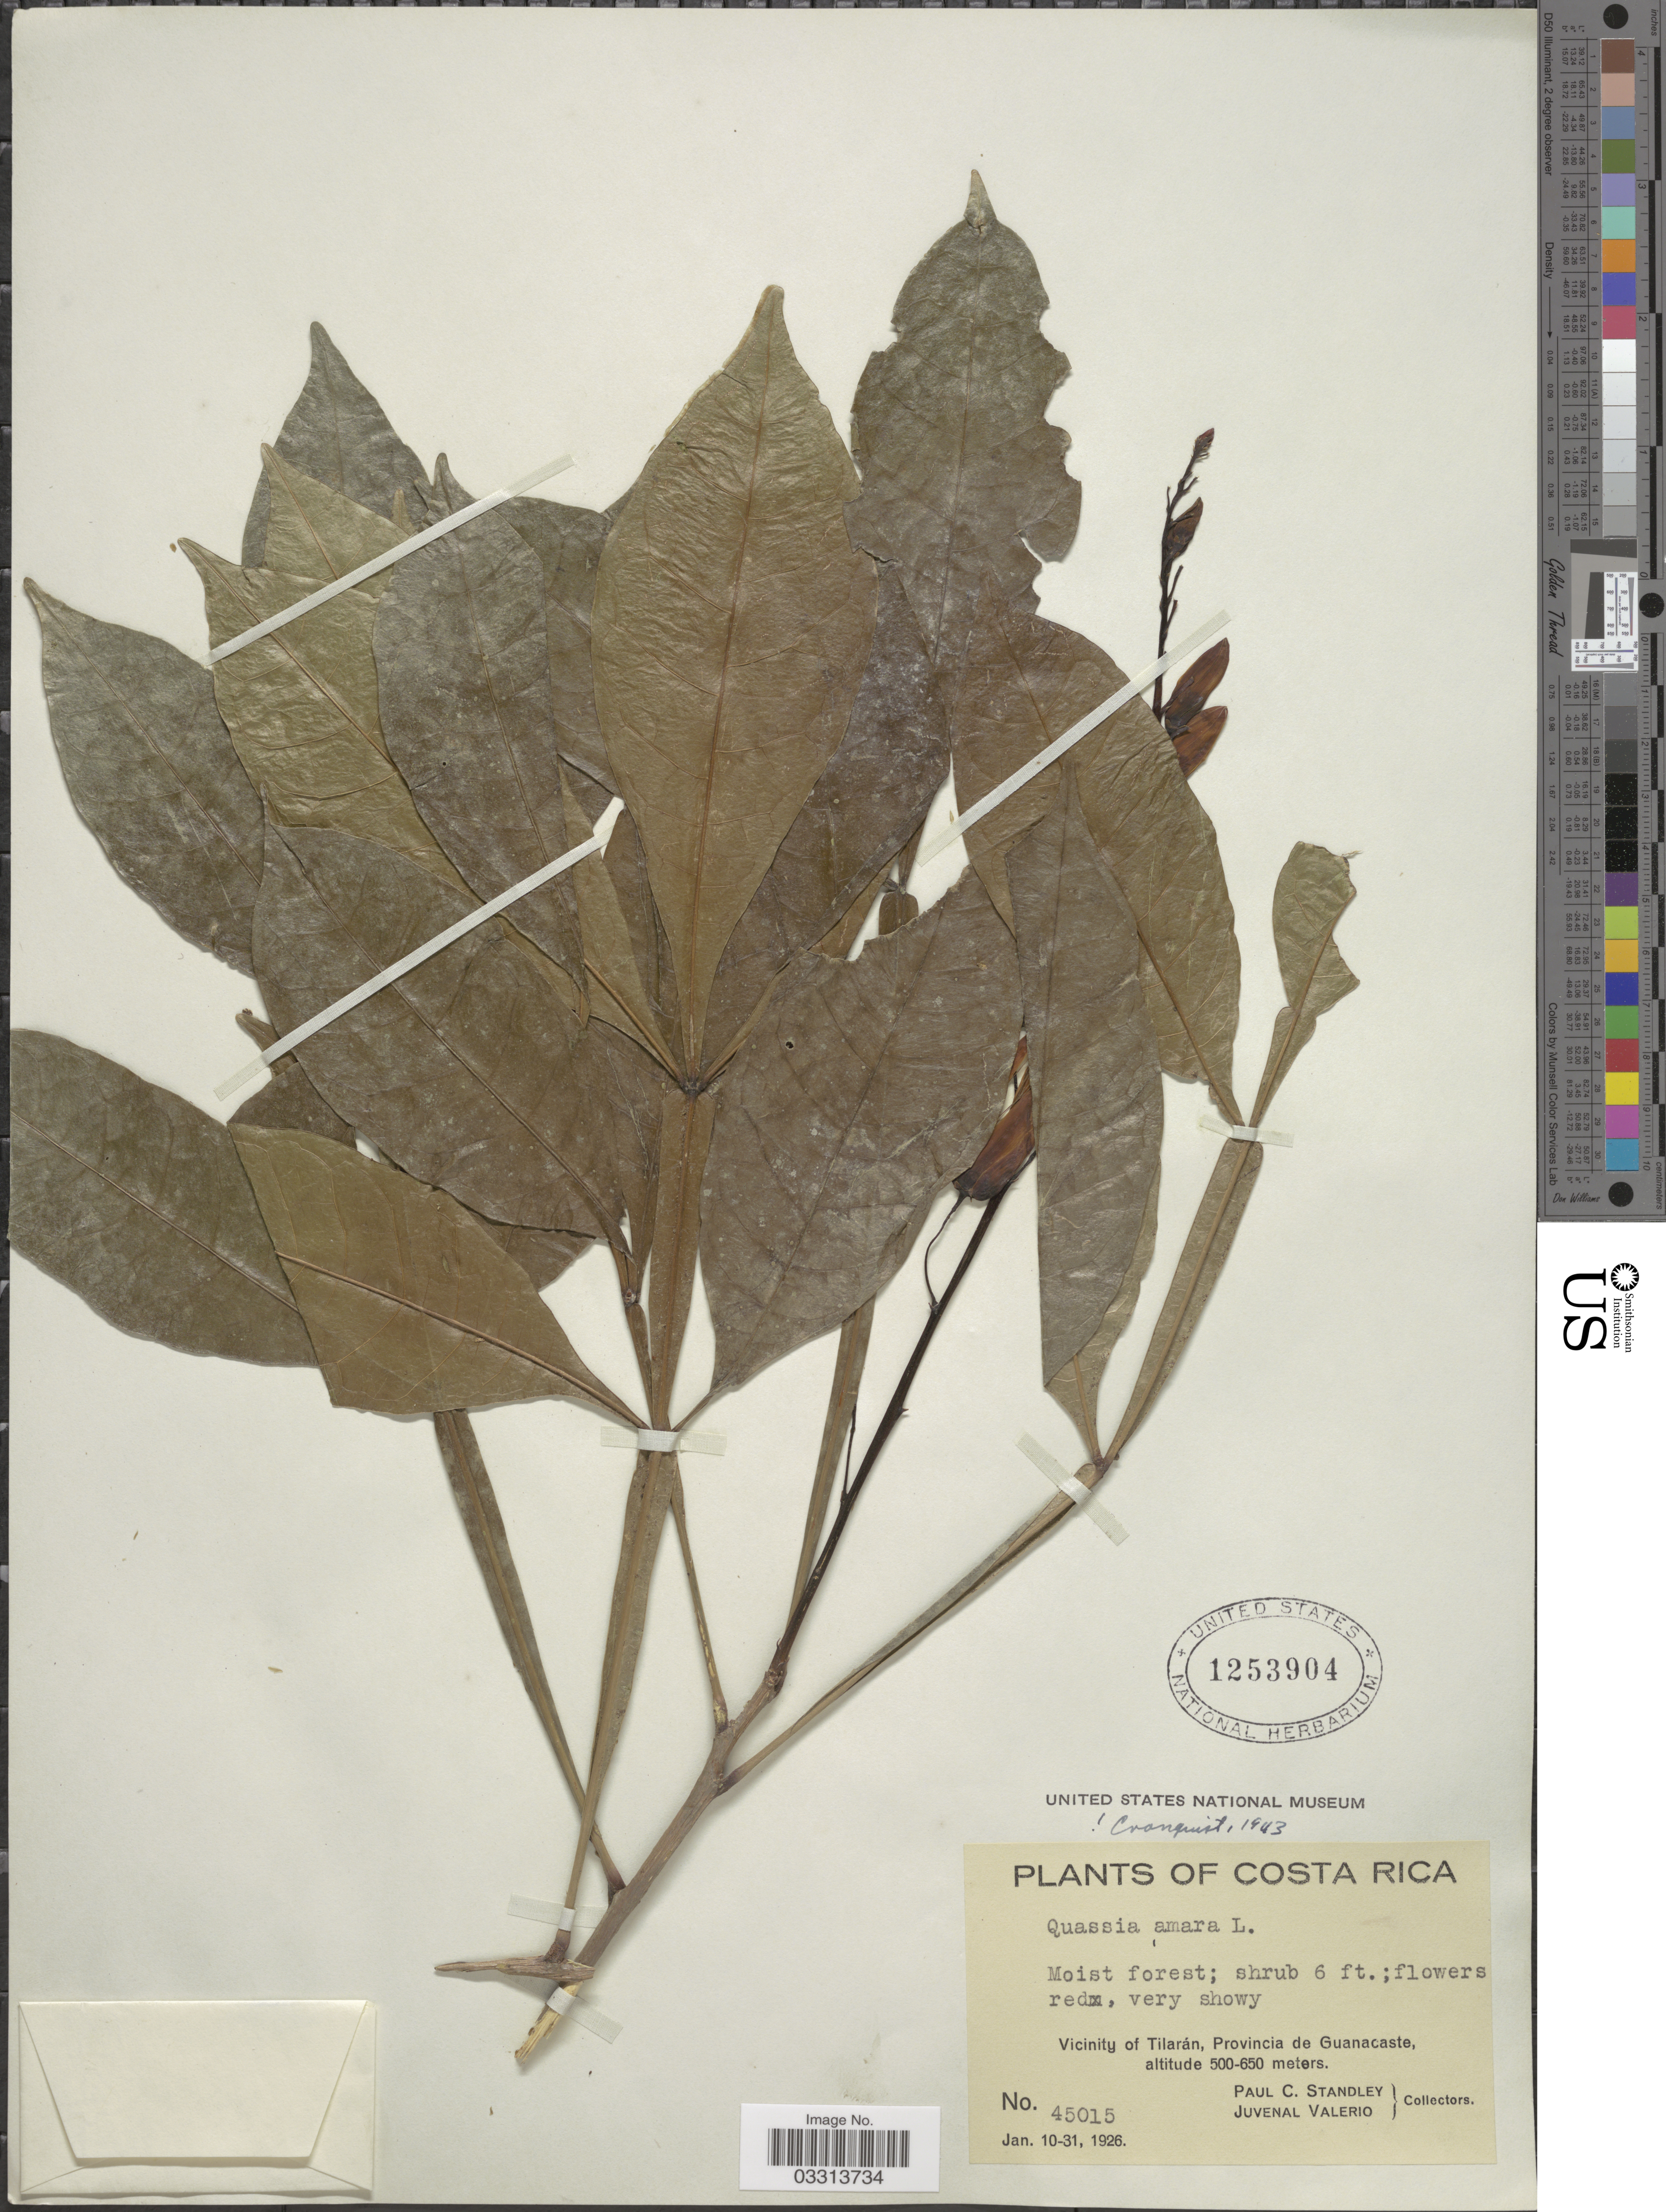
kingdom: Plantae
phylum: Tracheophyta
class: Magnoliopsida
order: Sapindales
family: Simaroubaceae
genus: Quassia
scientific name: Quassia amara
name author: L.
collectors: P. C. Standley & J. Valerio R.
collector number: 45015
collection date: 1926-01-10/1926-01-31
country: Costa Rica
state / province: Guanacaste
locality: Vicinity of Tilarán.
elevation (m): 500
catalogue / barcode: US 1253904